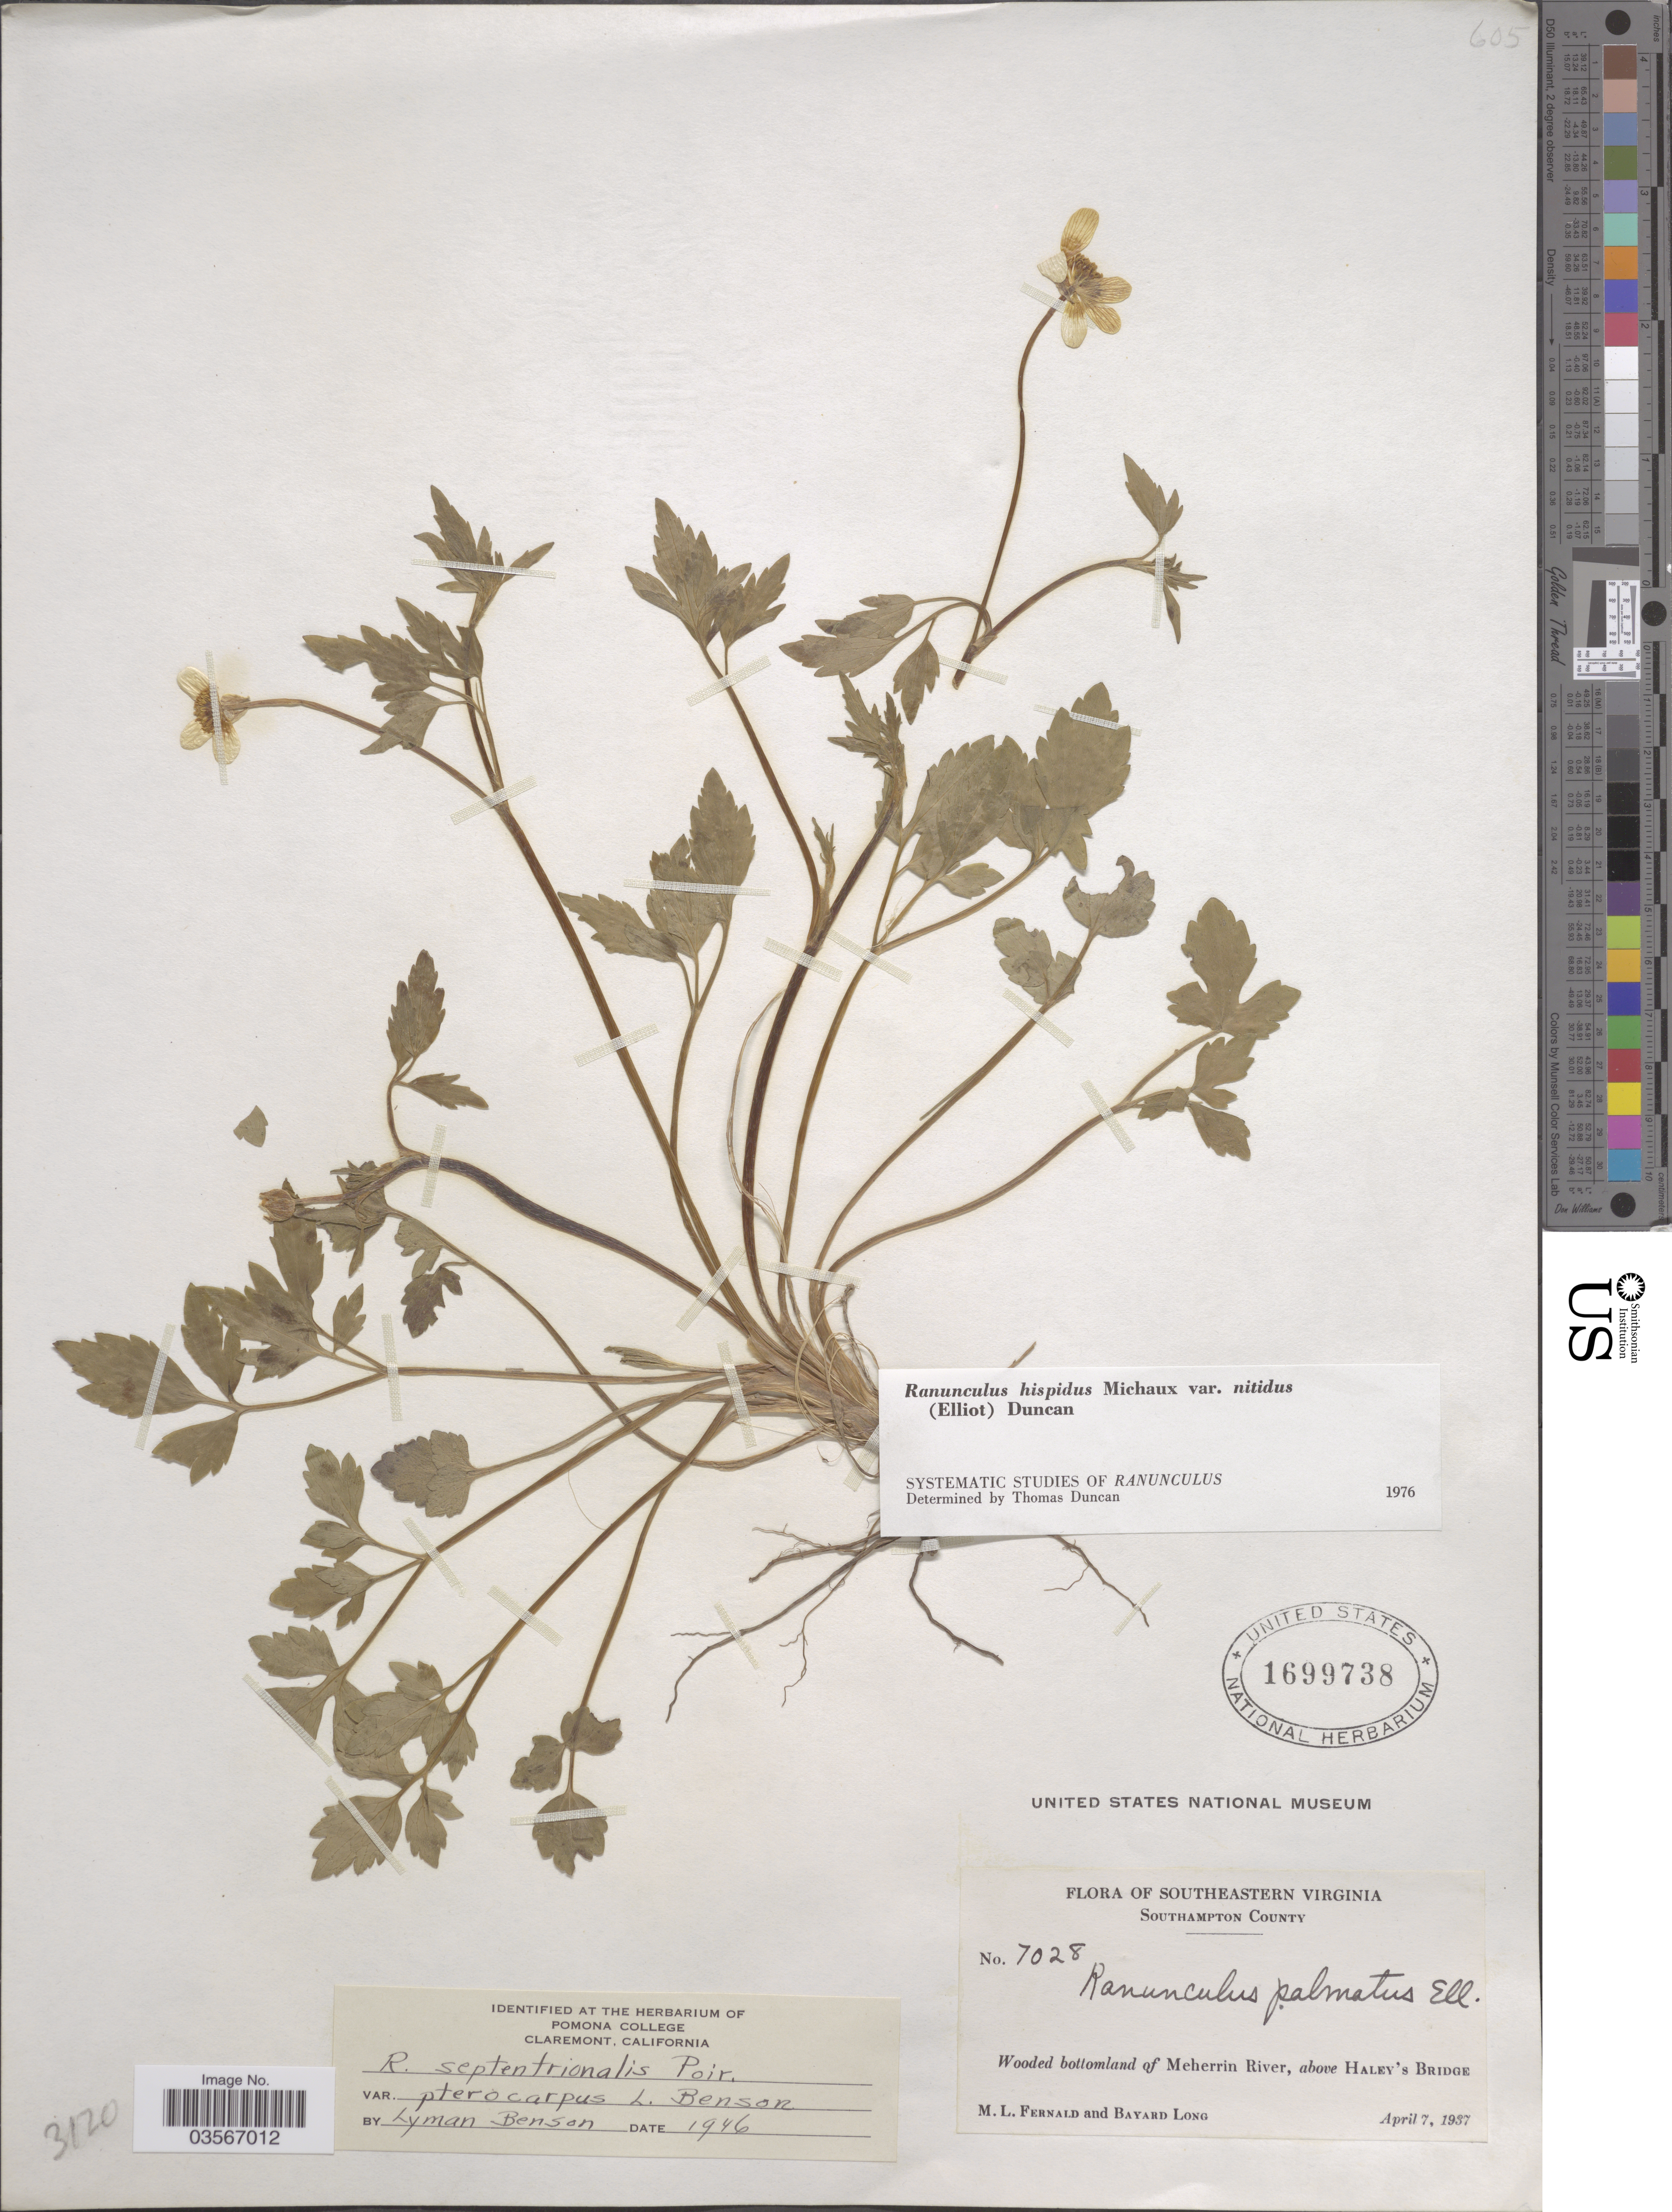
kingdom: Plantae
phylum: Tracheophyta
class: Magnoliopsida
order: Ranunculales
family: Ranunculaceae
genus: Ranunculus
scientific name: Ranunculus hispidus var. nitidus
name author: (Chapm.) T. Duncan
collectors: M. L. Fernald & B. Long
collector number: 7028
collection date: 1937-04-07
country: United States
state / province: Virginia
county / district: Southampton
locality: Southeastern Virginia. Southampton County. Wooded bottomland of Meherrin River, above Haley's Bridge.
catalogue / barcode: US 1699738